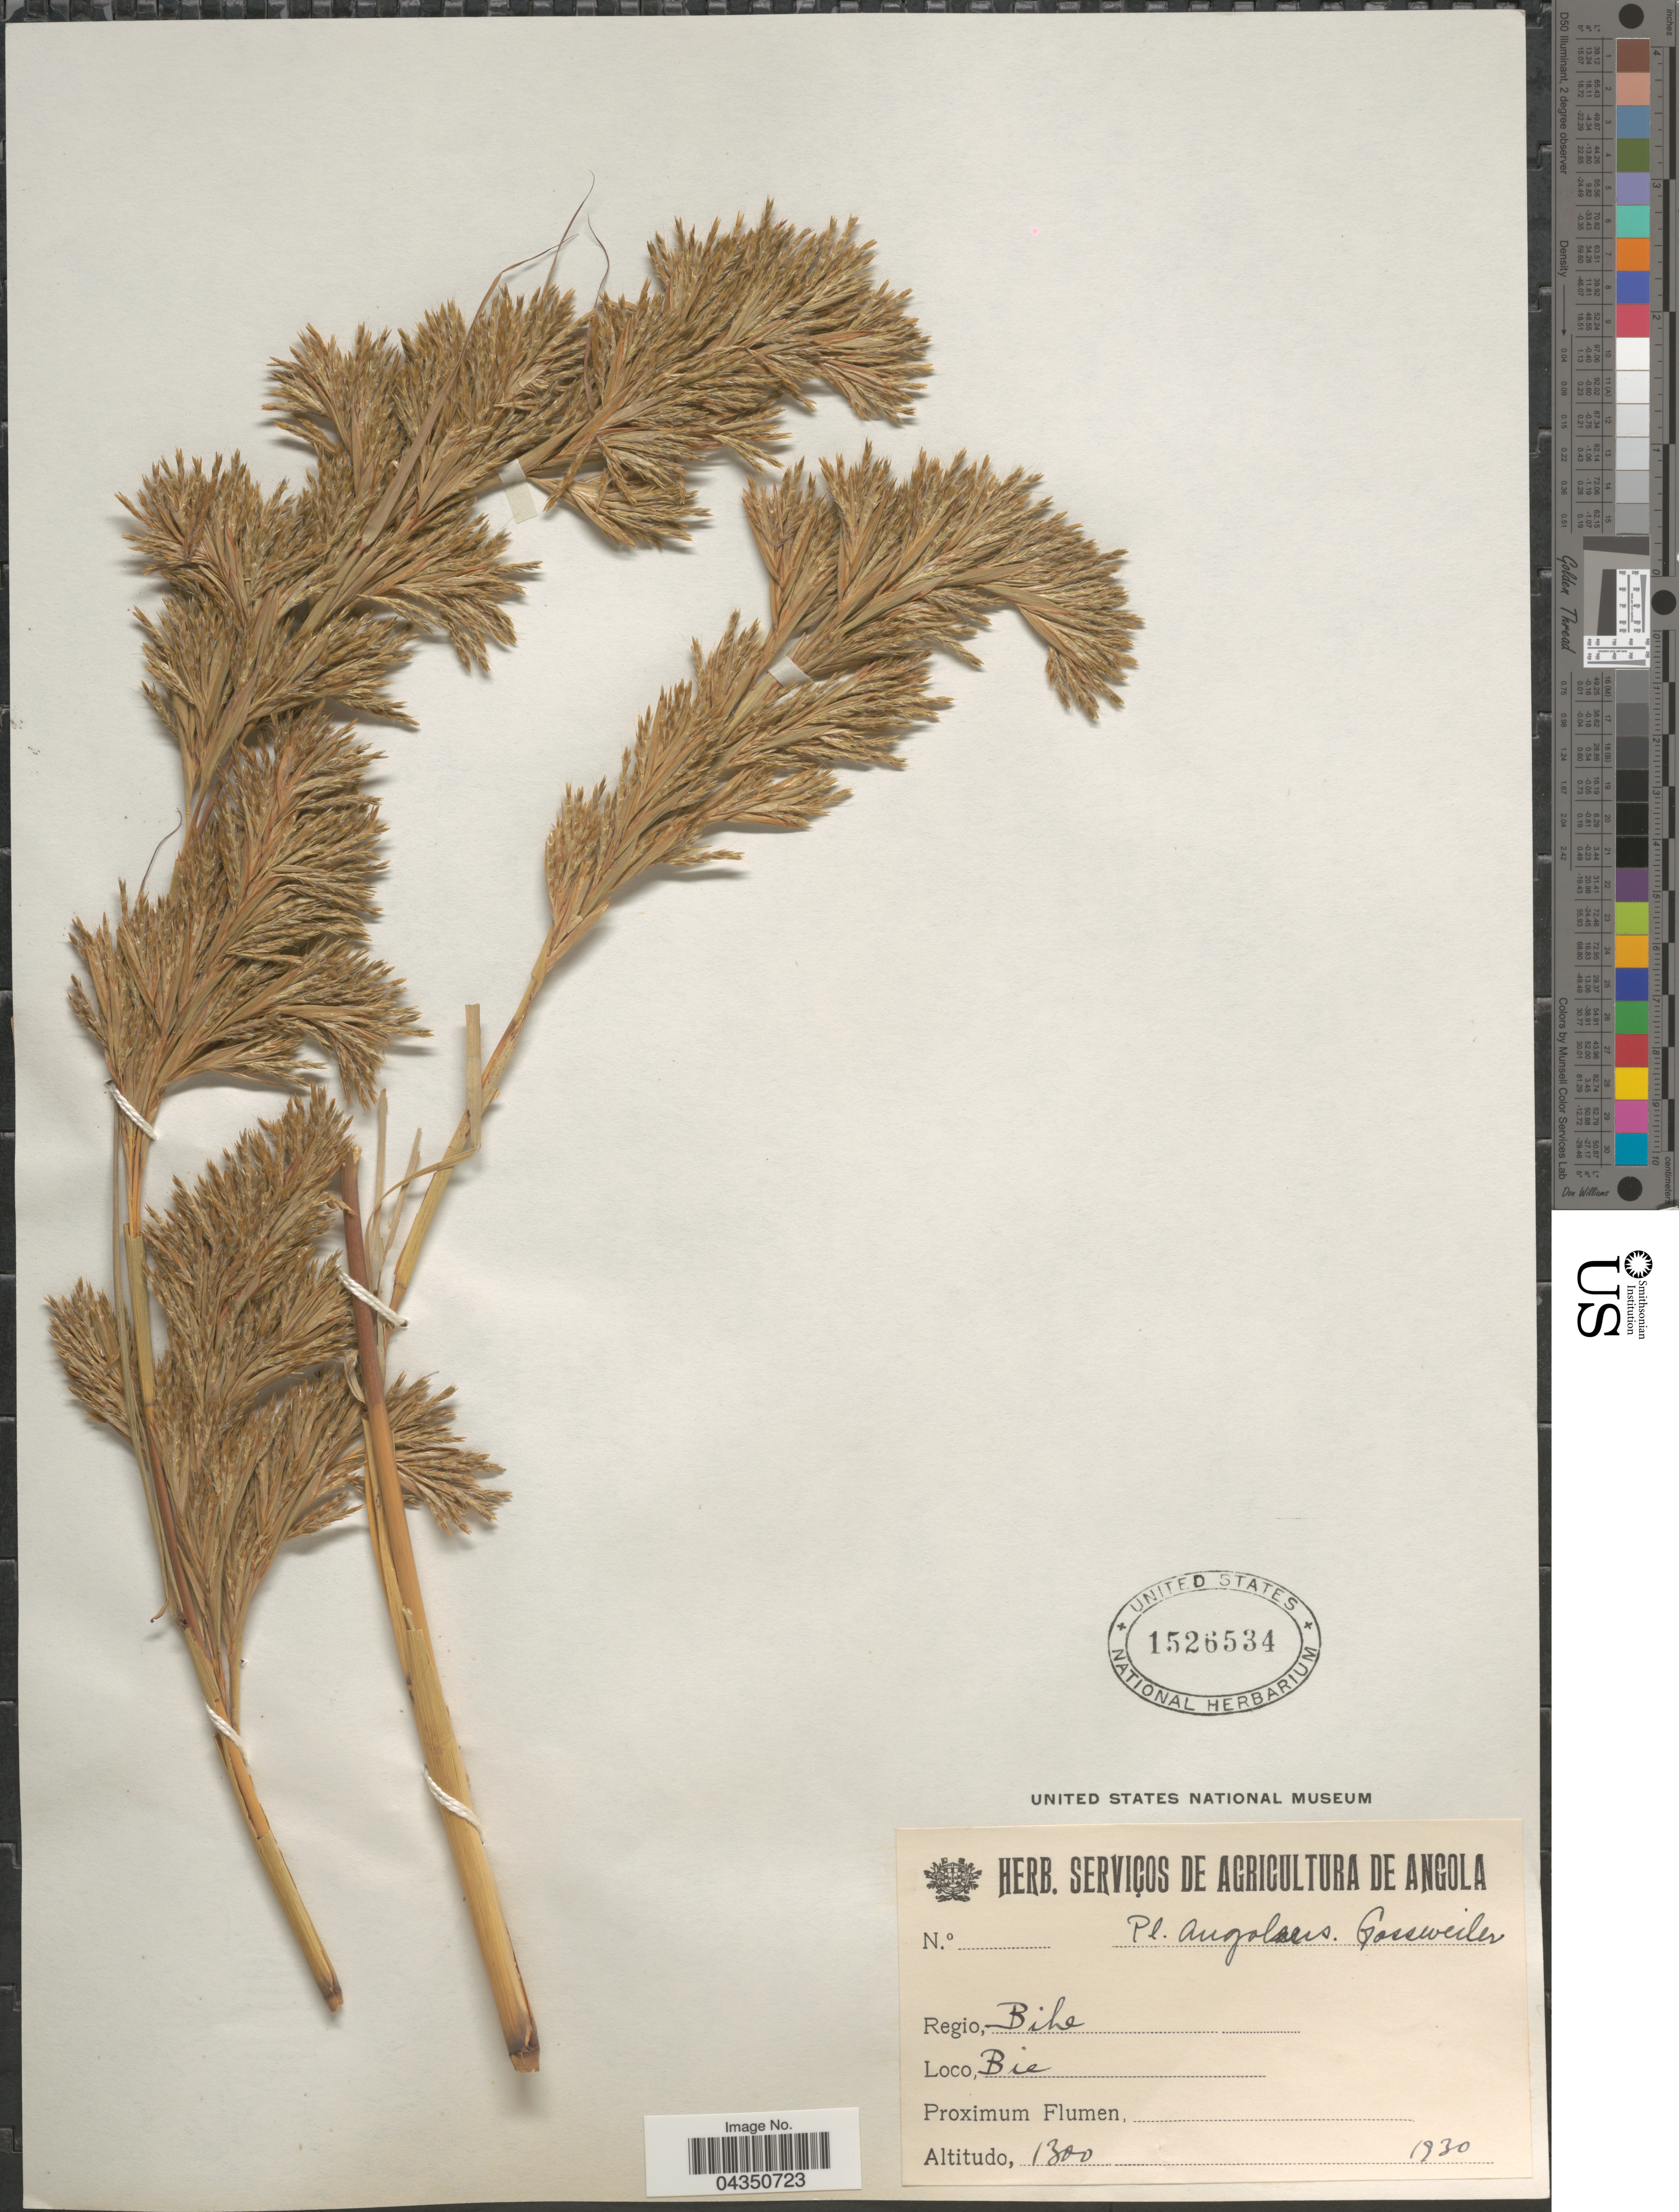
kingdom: Plantae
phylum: Tracheophyta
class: Liliopsida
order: Poales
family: Poaceae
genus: Cymbopogon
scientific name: Cymbopogon sp.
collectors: ex herb. Servicos de Agricultura de Angola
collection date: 1930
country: Angola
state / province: Bie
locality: Regio, Bihe.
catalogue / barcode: US 1526534